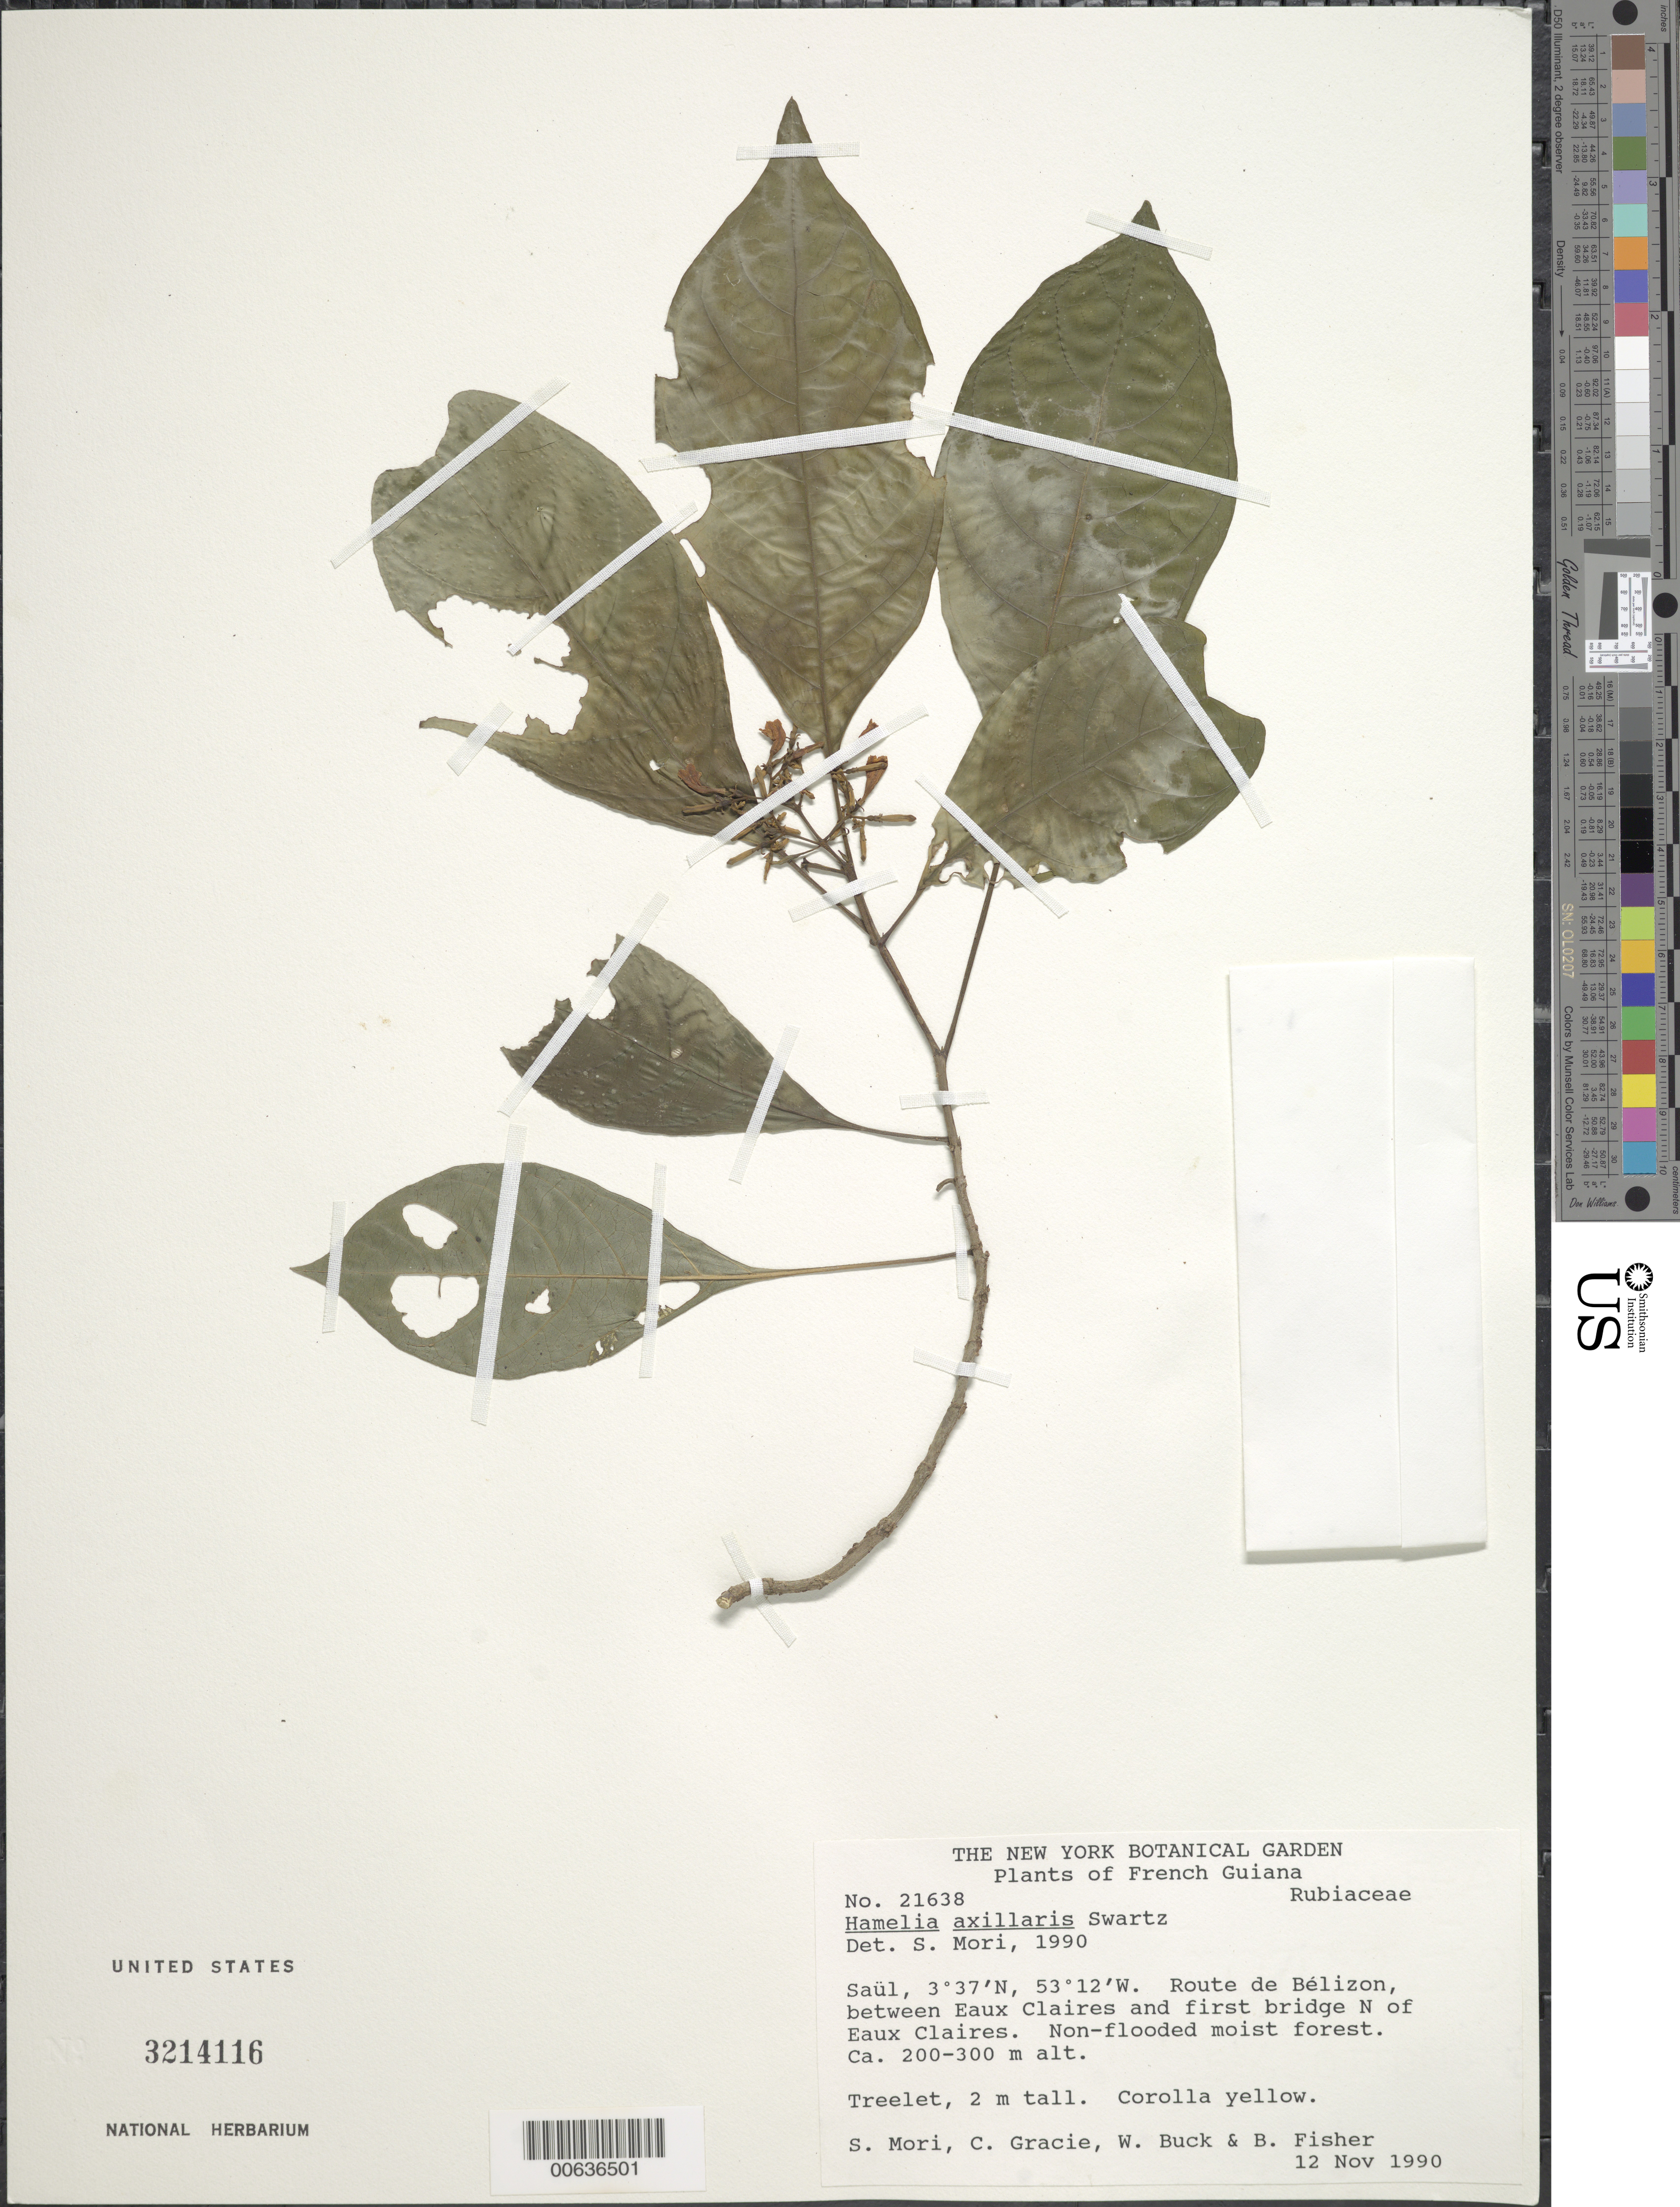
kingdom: Plantae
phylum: Tracheophyta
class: Magnoliopsida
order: Gentianales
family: Rubiaceae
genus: Hamelia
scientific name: Hamelia axillaris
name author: Sw.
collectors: S. Mori, C. A. Gracie, W. Buck & B. Fisher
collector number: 21638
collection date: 1990-11-12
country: French Guiana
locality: Saül, Route de Bélizon, between Eaux Claires and first bridge N of Eaux Claires.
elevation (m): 200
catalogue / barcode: US 3214116